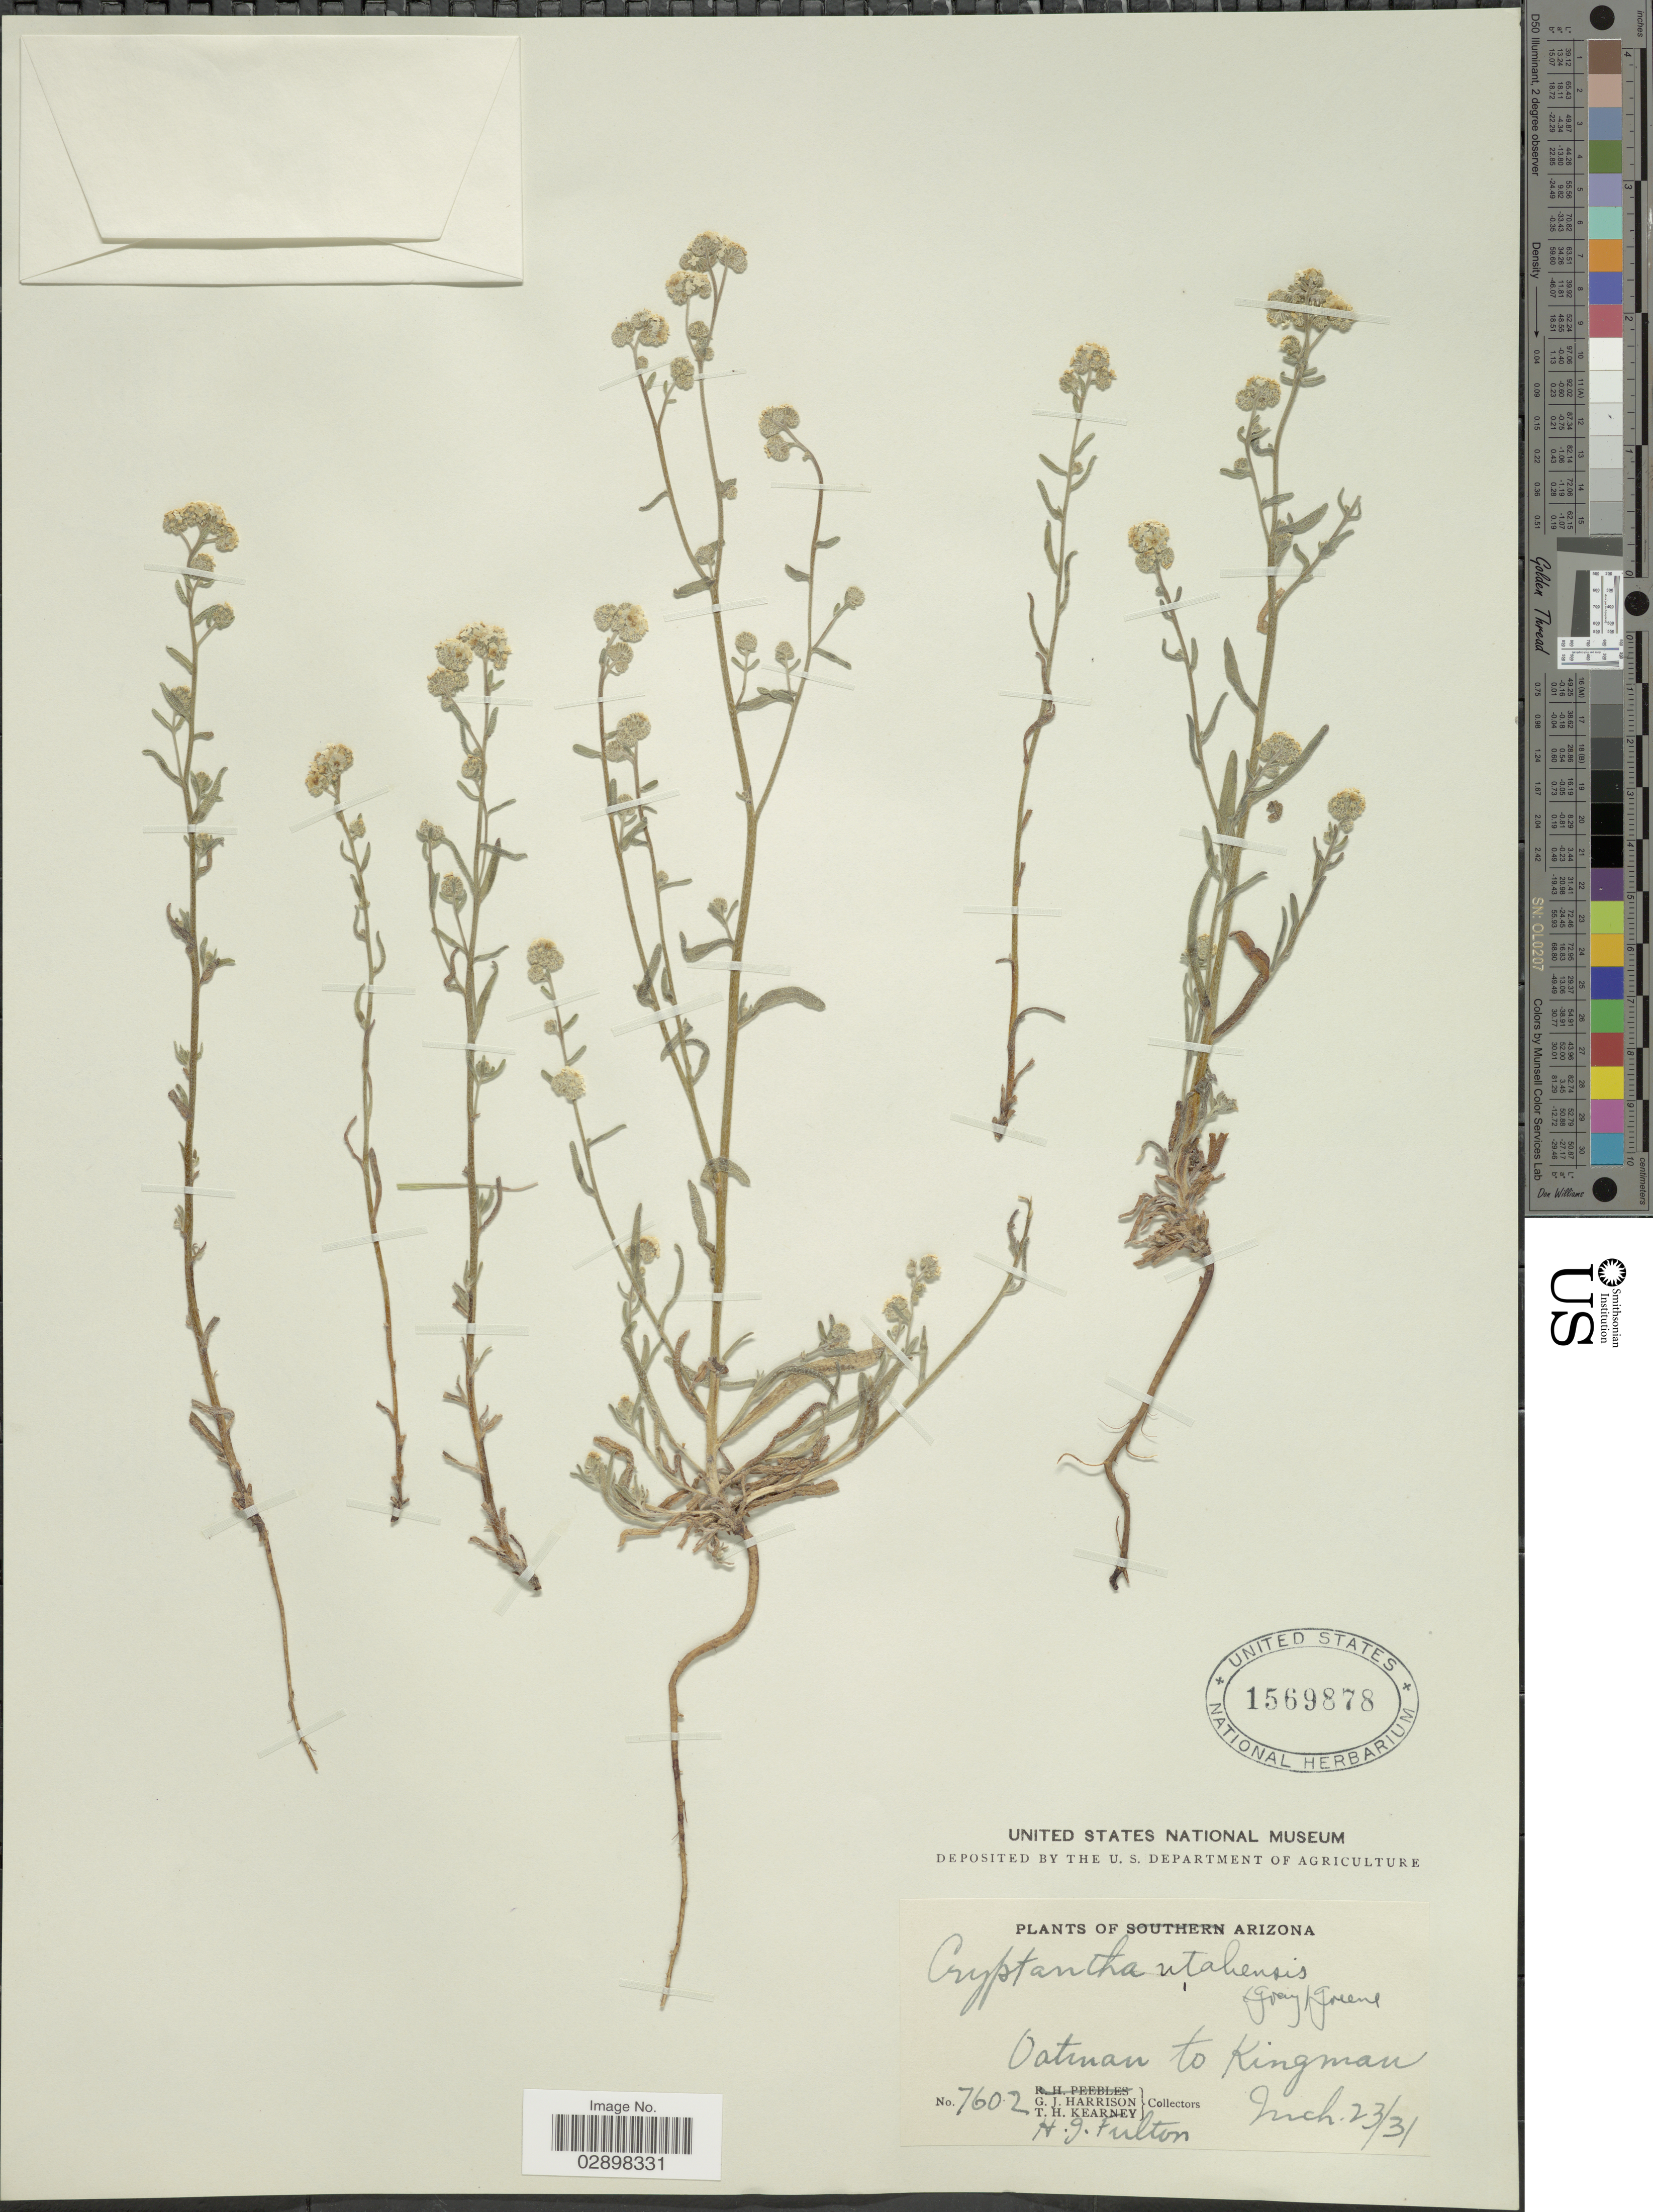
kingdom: Plantae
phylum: Tracheophyta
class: Magnoliopsida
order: Boraginales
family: Boraginaceae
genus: Cryptantha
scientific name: Cryptantha utahensis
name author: (A. Gray) Greene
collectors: G. J. Harrison, T. H. Kearney & H. Fulton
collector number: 7602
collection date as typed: Transcribed d/m/y: 23/3/31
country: United States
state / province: Arizona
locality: Oatman to Kingman.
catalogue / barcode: US 1569878